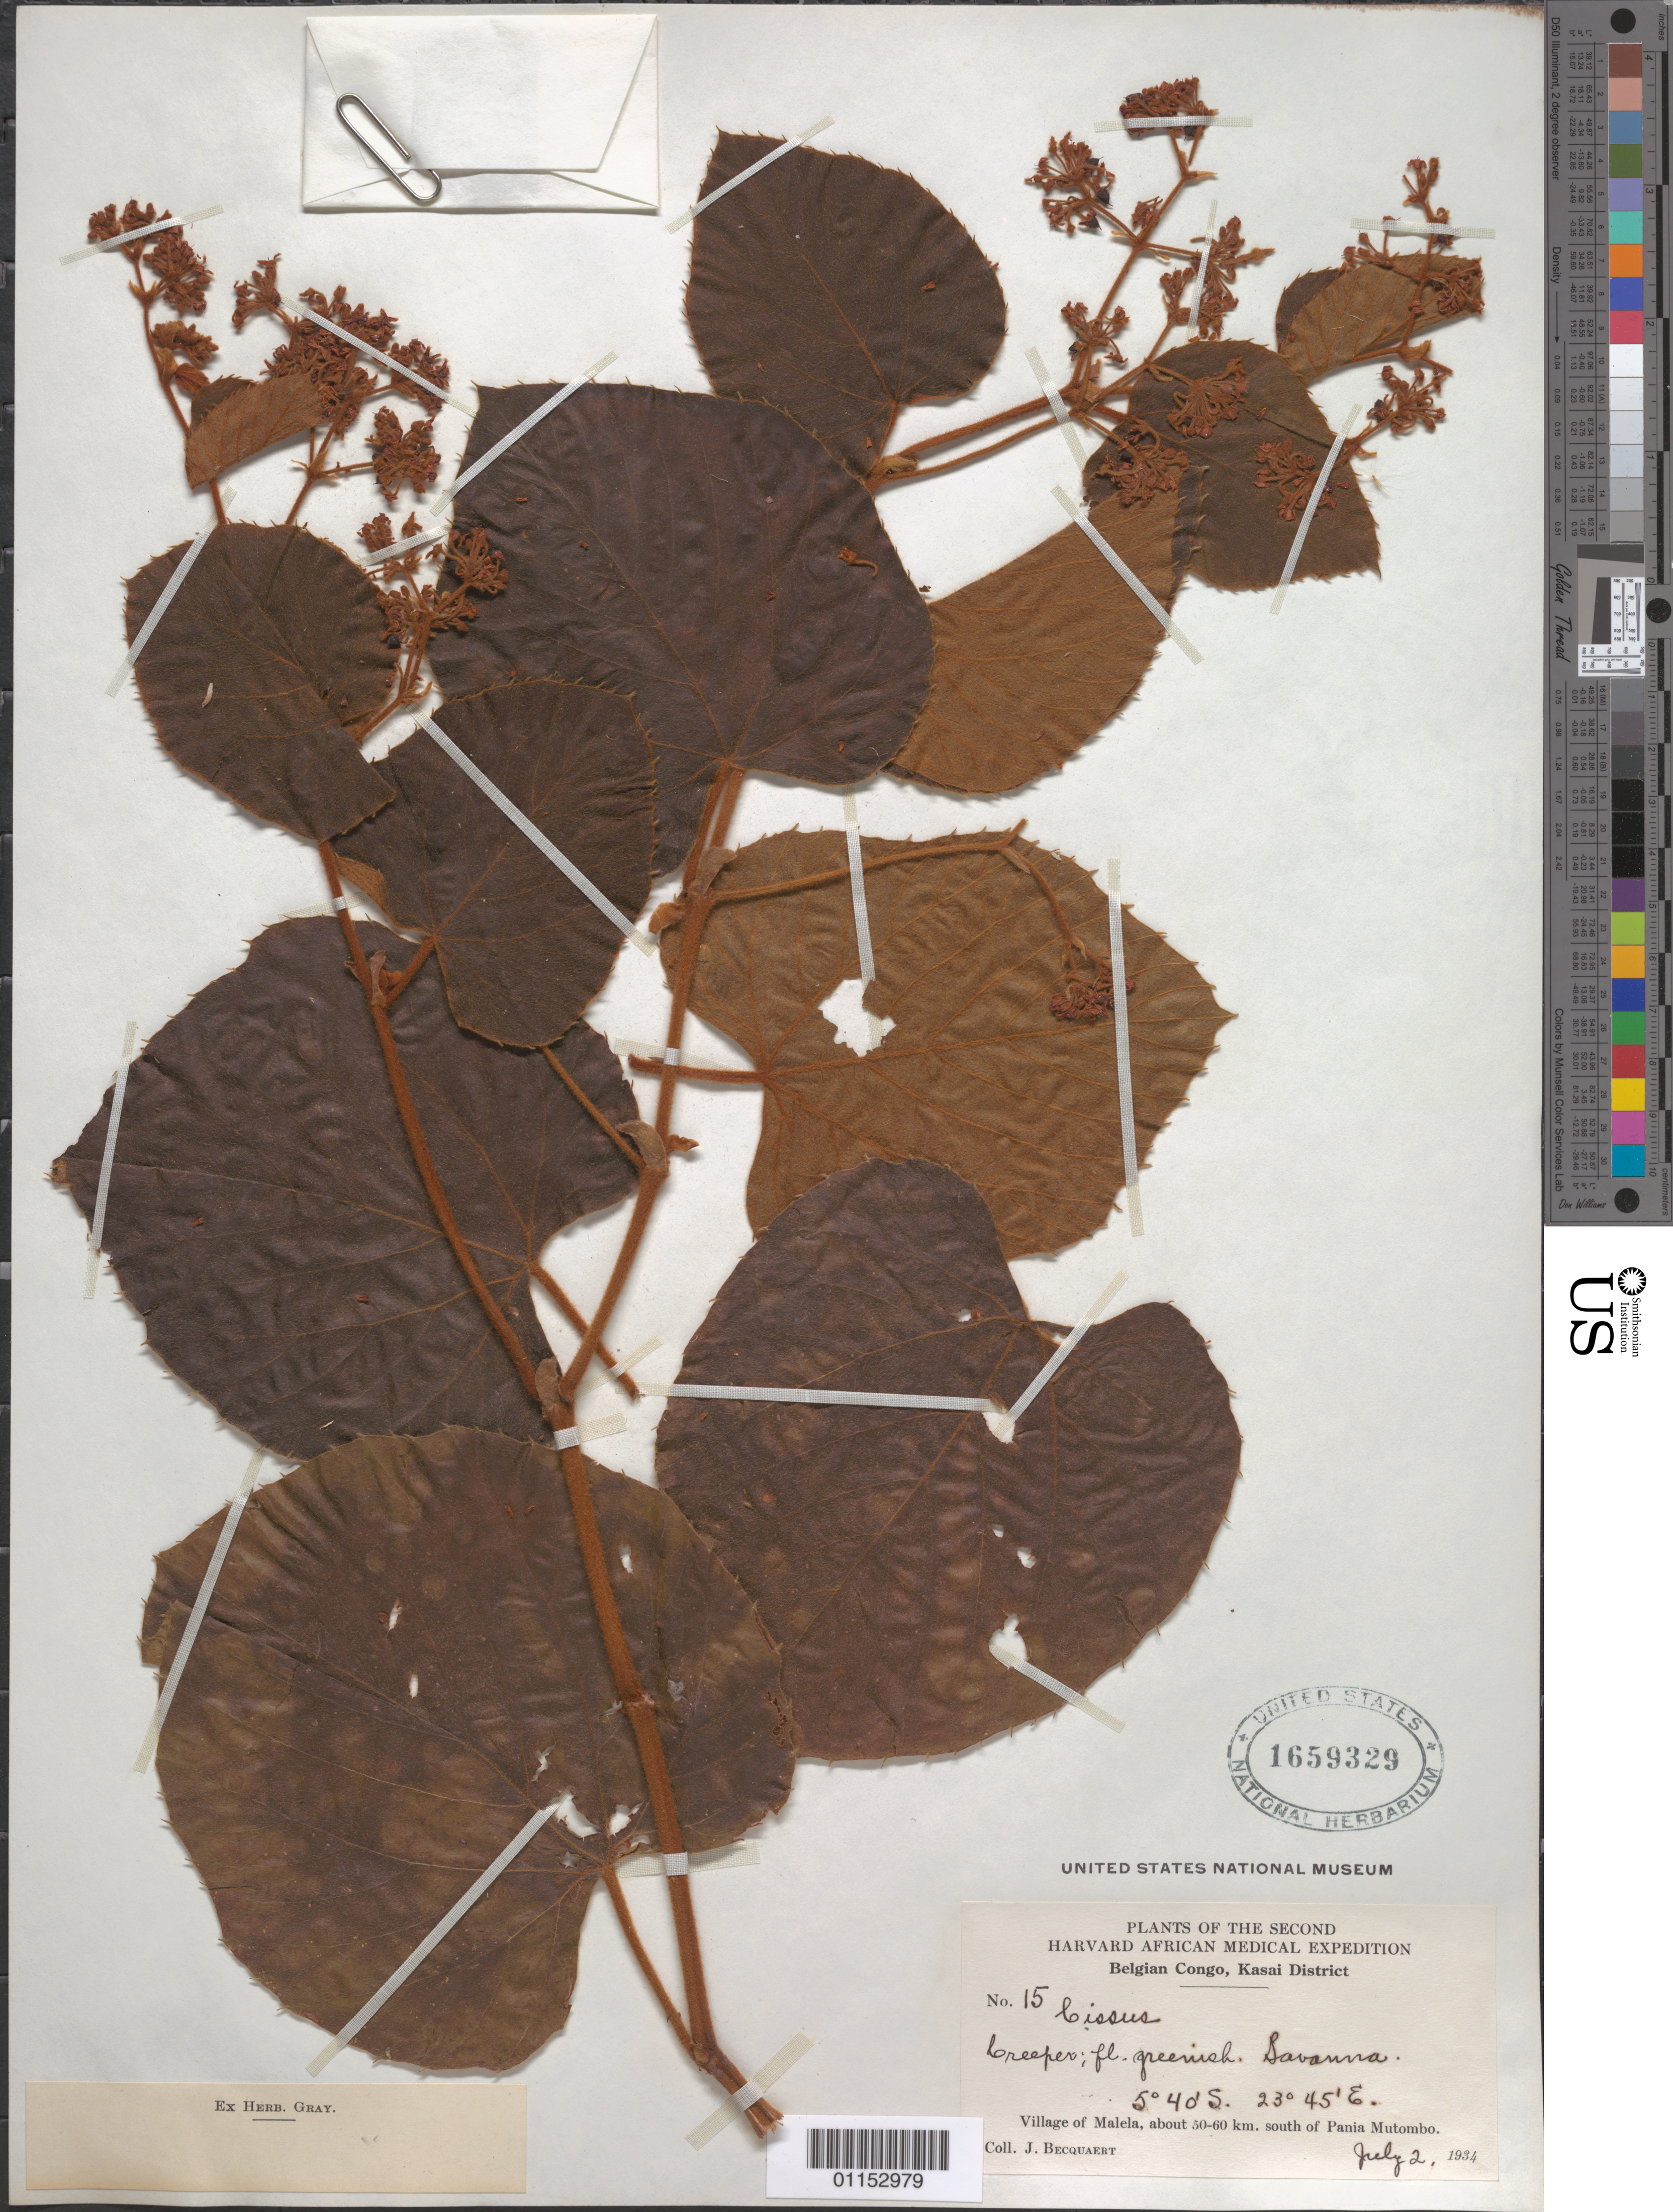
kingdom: Plantae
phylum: Tracheophyta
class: Magnoliopsida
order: Vitales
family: Vitaceae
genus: Cissus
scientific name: Cissus sp.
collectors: J. Becquaert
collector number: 15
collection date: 1934-07-02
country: Congo, Democratic Republic of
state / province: Sankuru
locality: Village of Malela, about 50-60 km S of Pania Mutombo.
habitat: Creeper. Savanna.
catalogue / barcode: US 1659329